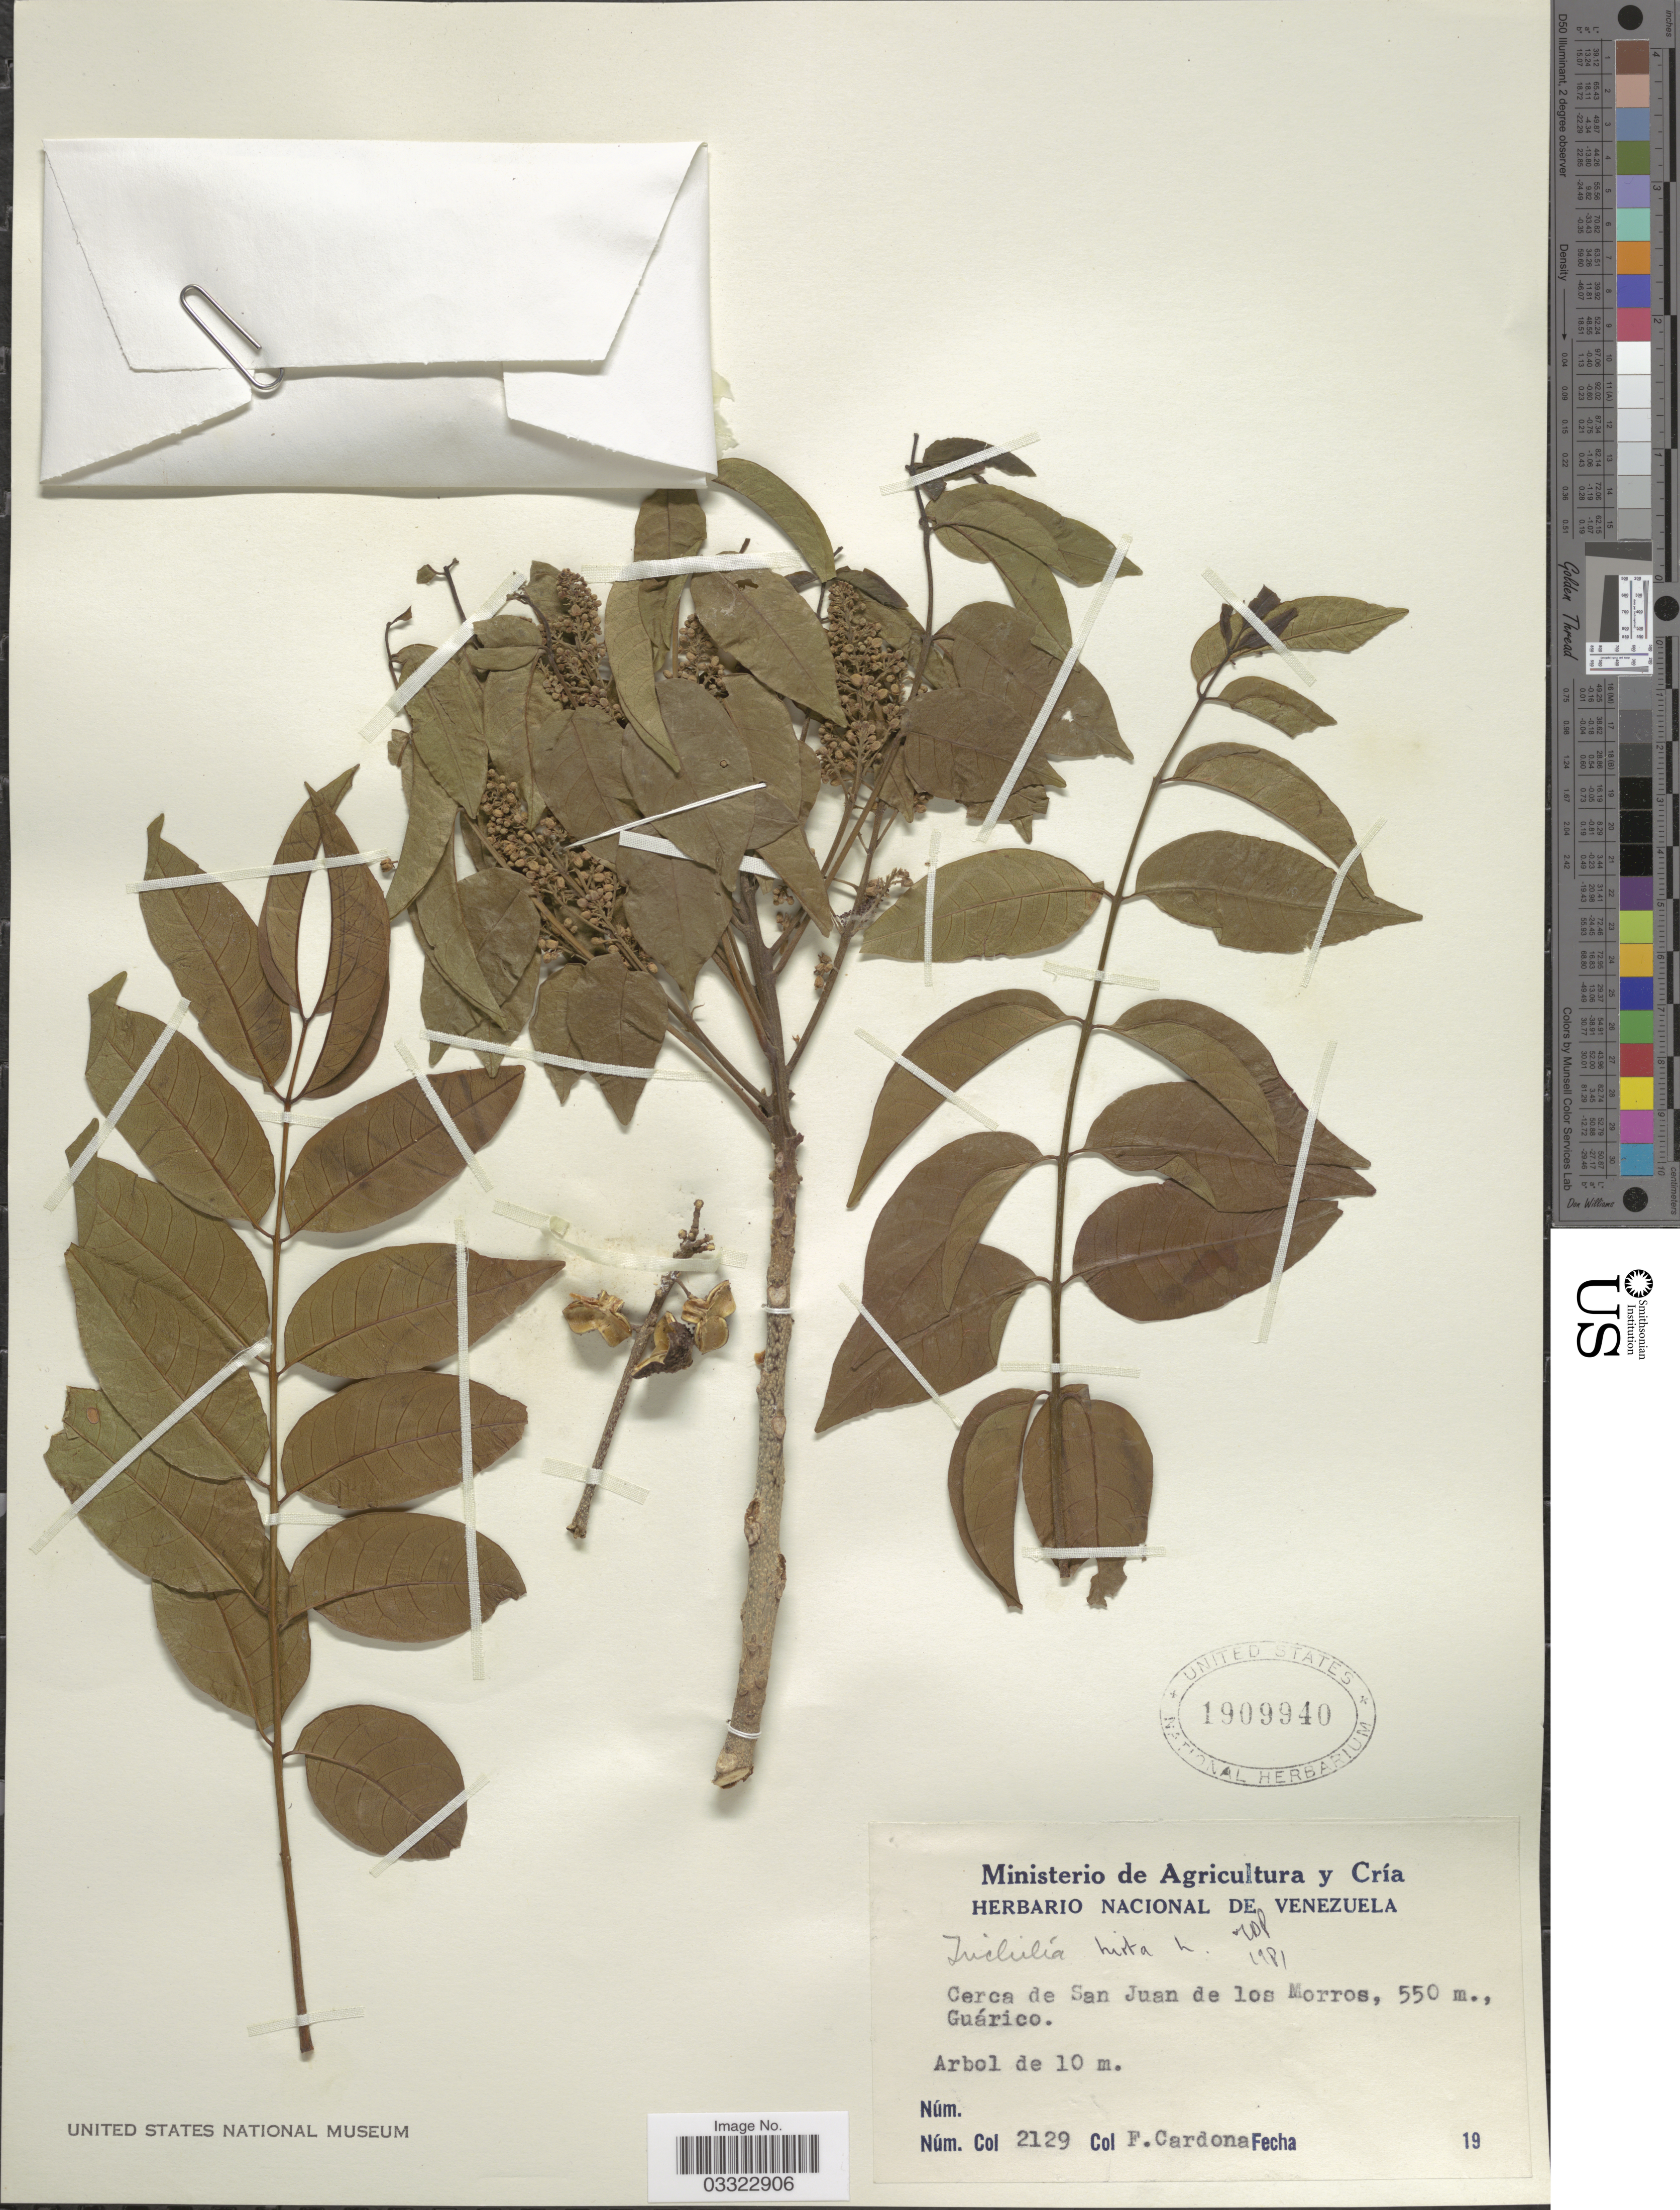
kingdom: Plantae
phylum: Tracheophyta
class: Magnoliopsida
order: Sapindales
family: Meliaceae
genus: Trichilia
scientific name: Trichilia hirta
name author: L.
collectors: F. Cardona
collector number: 2129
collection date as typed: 19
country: Venezuela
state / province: Guárico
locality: Cerca de San Juan de los Morros, Guárico.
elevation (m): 550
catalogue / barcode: US 1909940